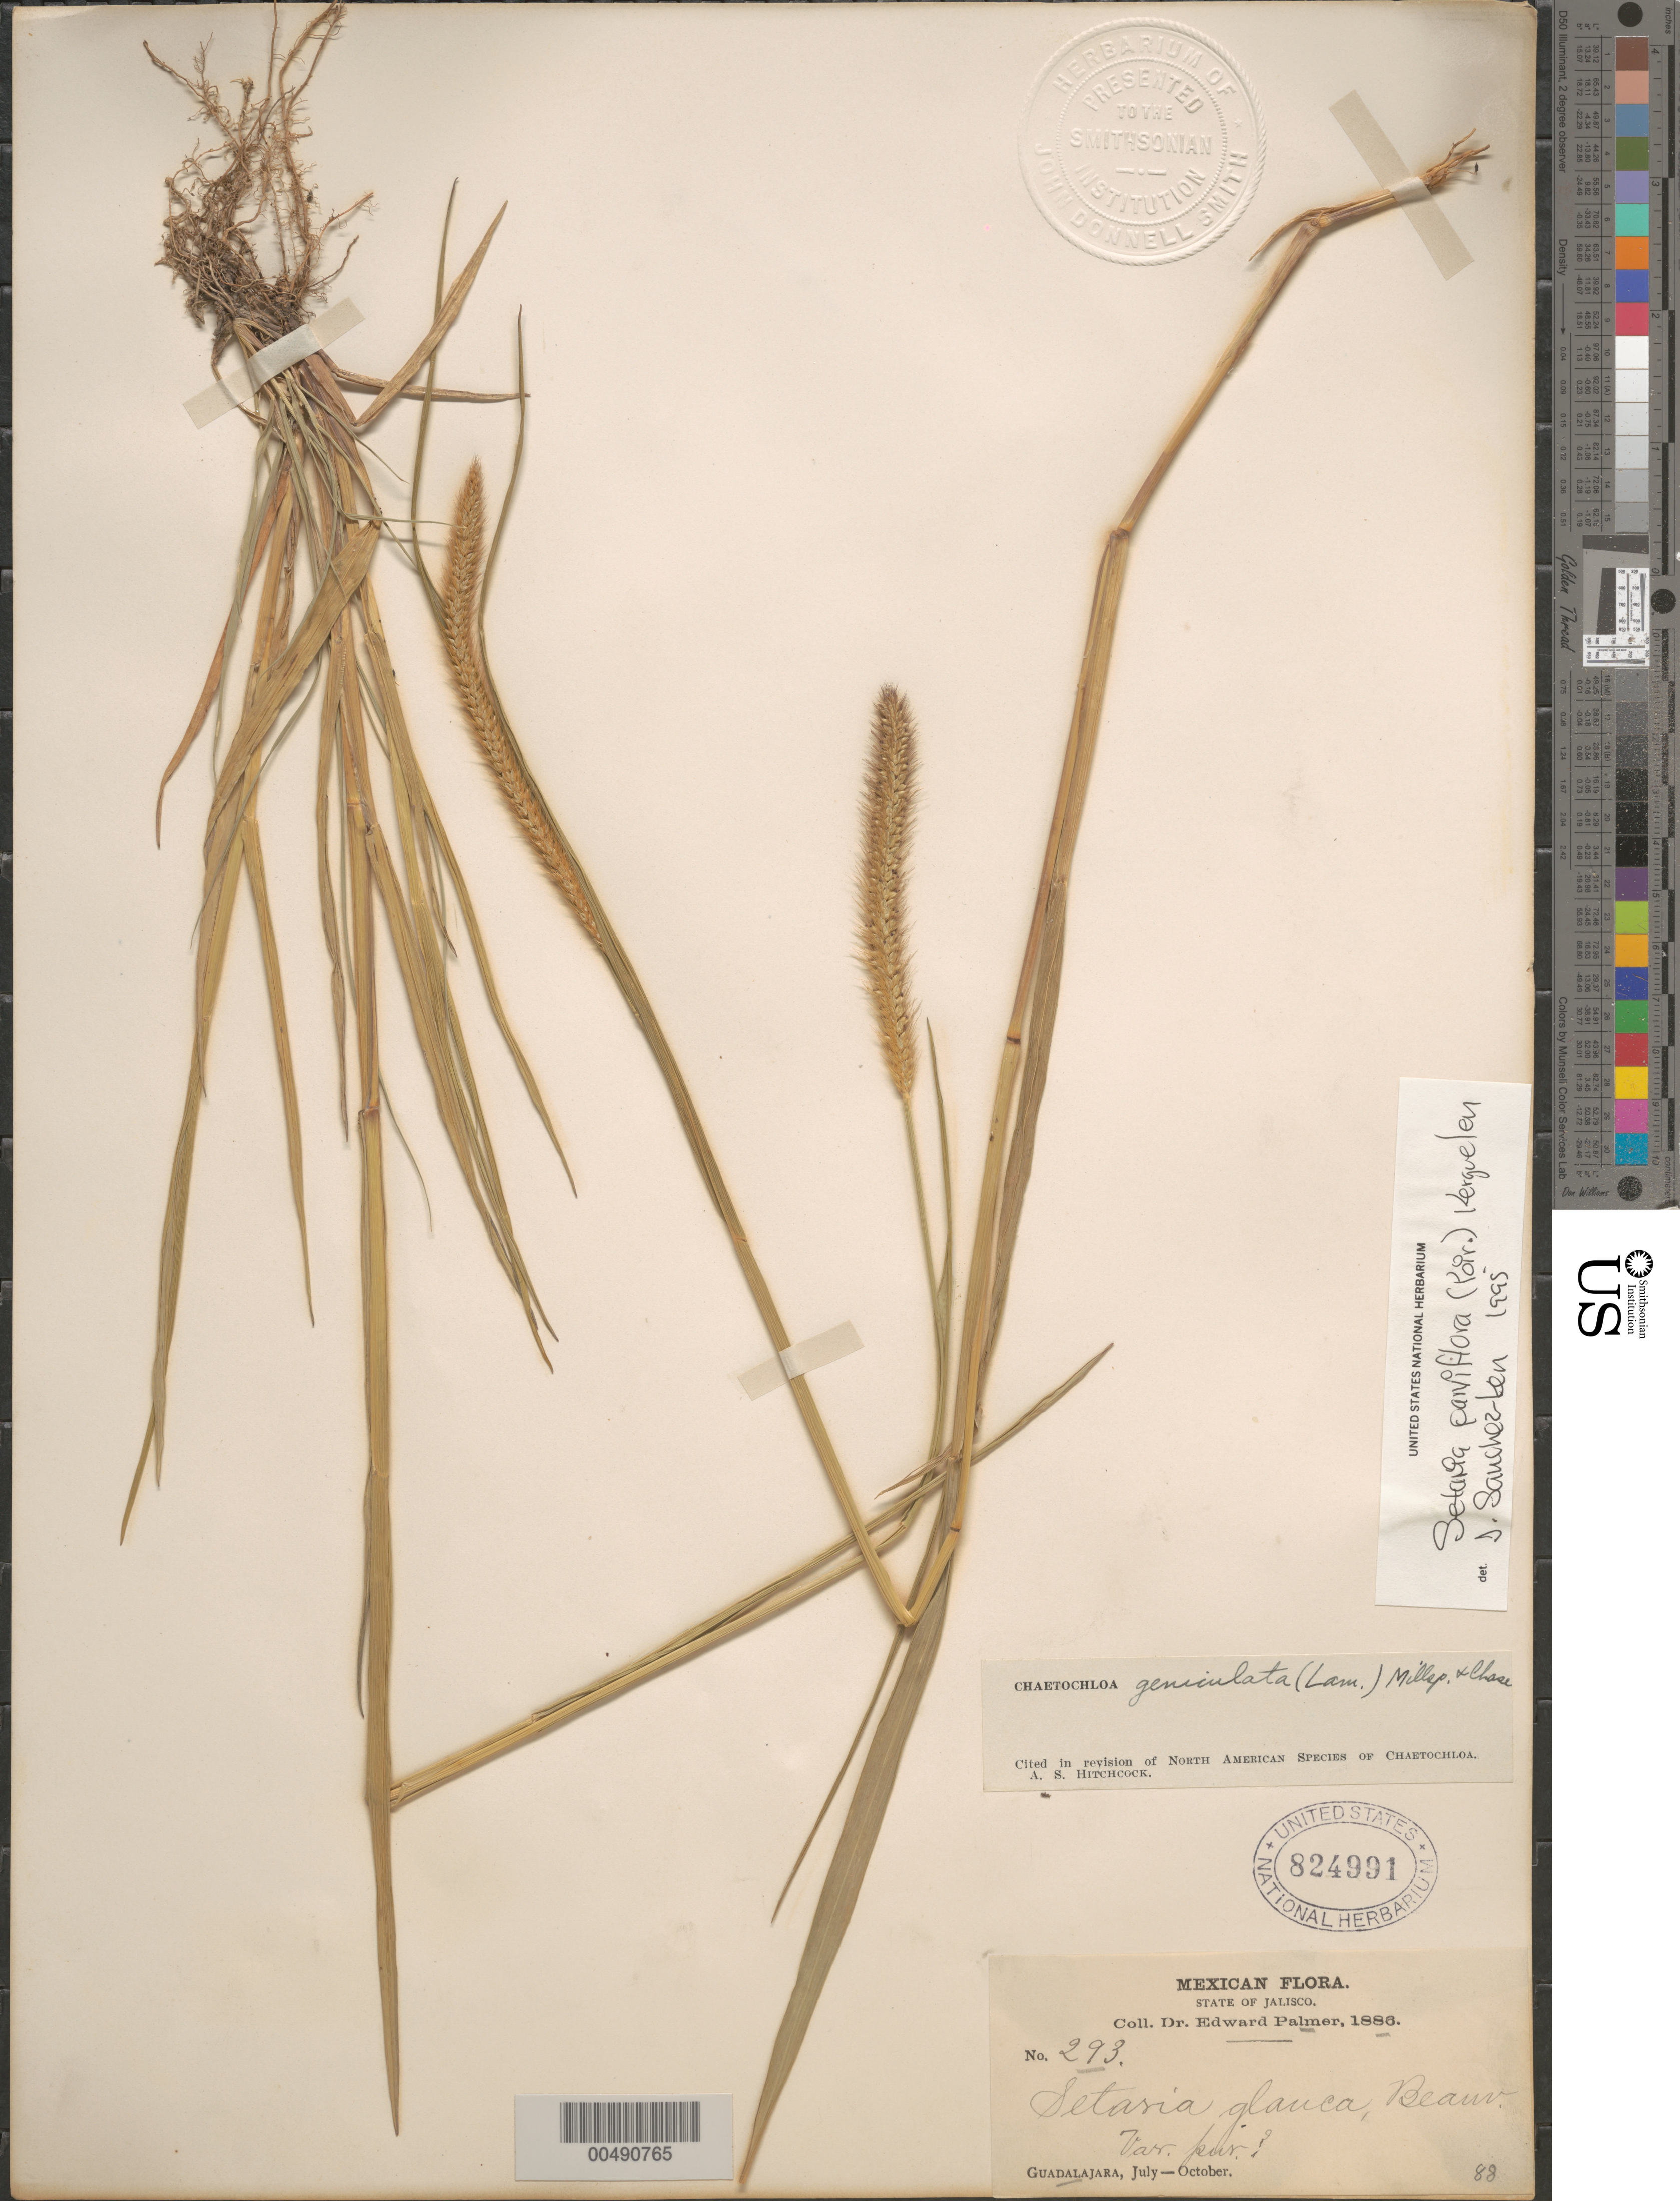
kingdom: Plantae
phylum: Tracheophyta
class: Liliopsida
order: Poales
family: Poaceae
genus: Setaria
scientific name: Setaria parviflora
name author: (Poir.) Kerguélen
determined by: Sánchez-Ken, J. G.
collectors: E. Palmer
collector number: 293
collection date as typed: Jul 1886 to Oct 1886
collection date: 1886-07/1886-10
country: Mexico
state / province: Jalisco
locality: Guadalajara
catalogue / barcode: US 824991